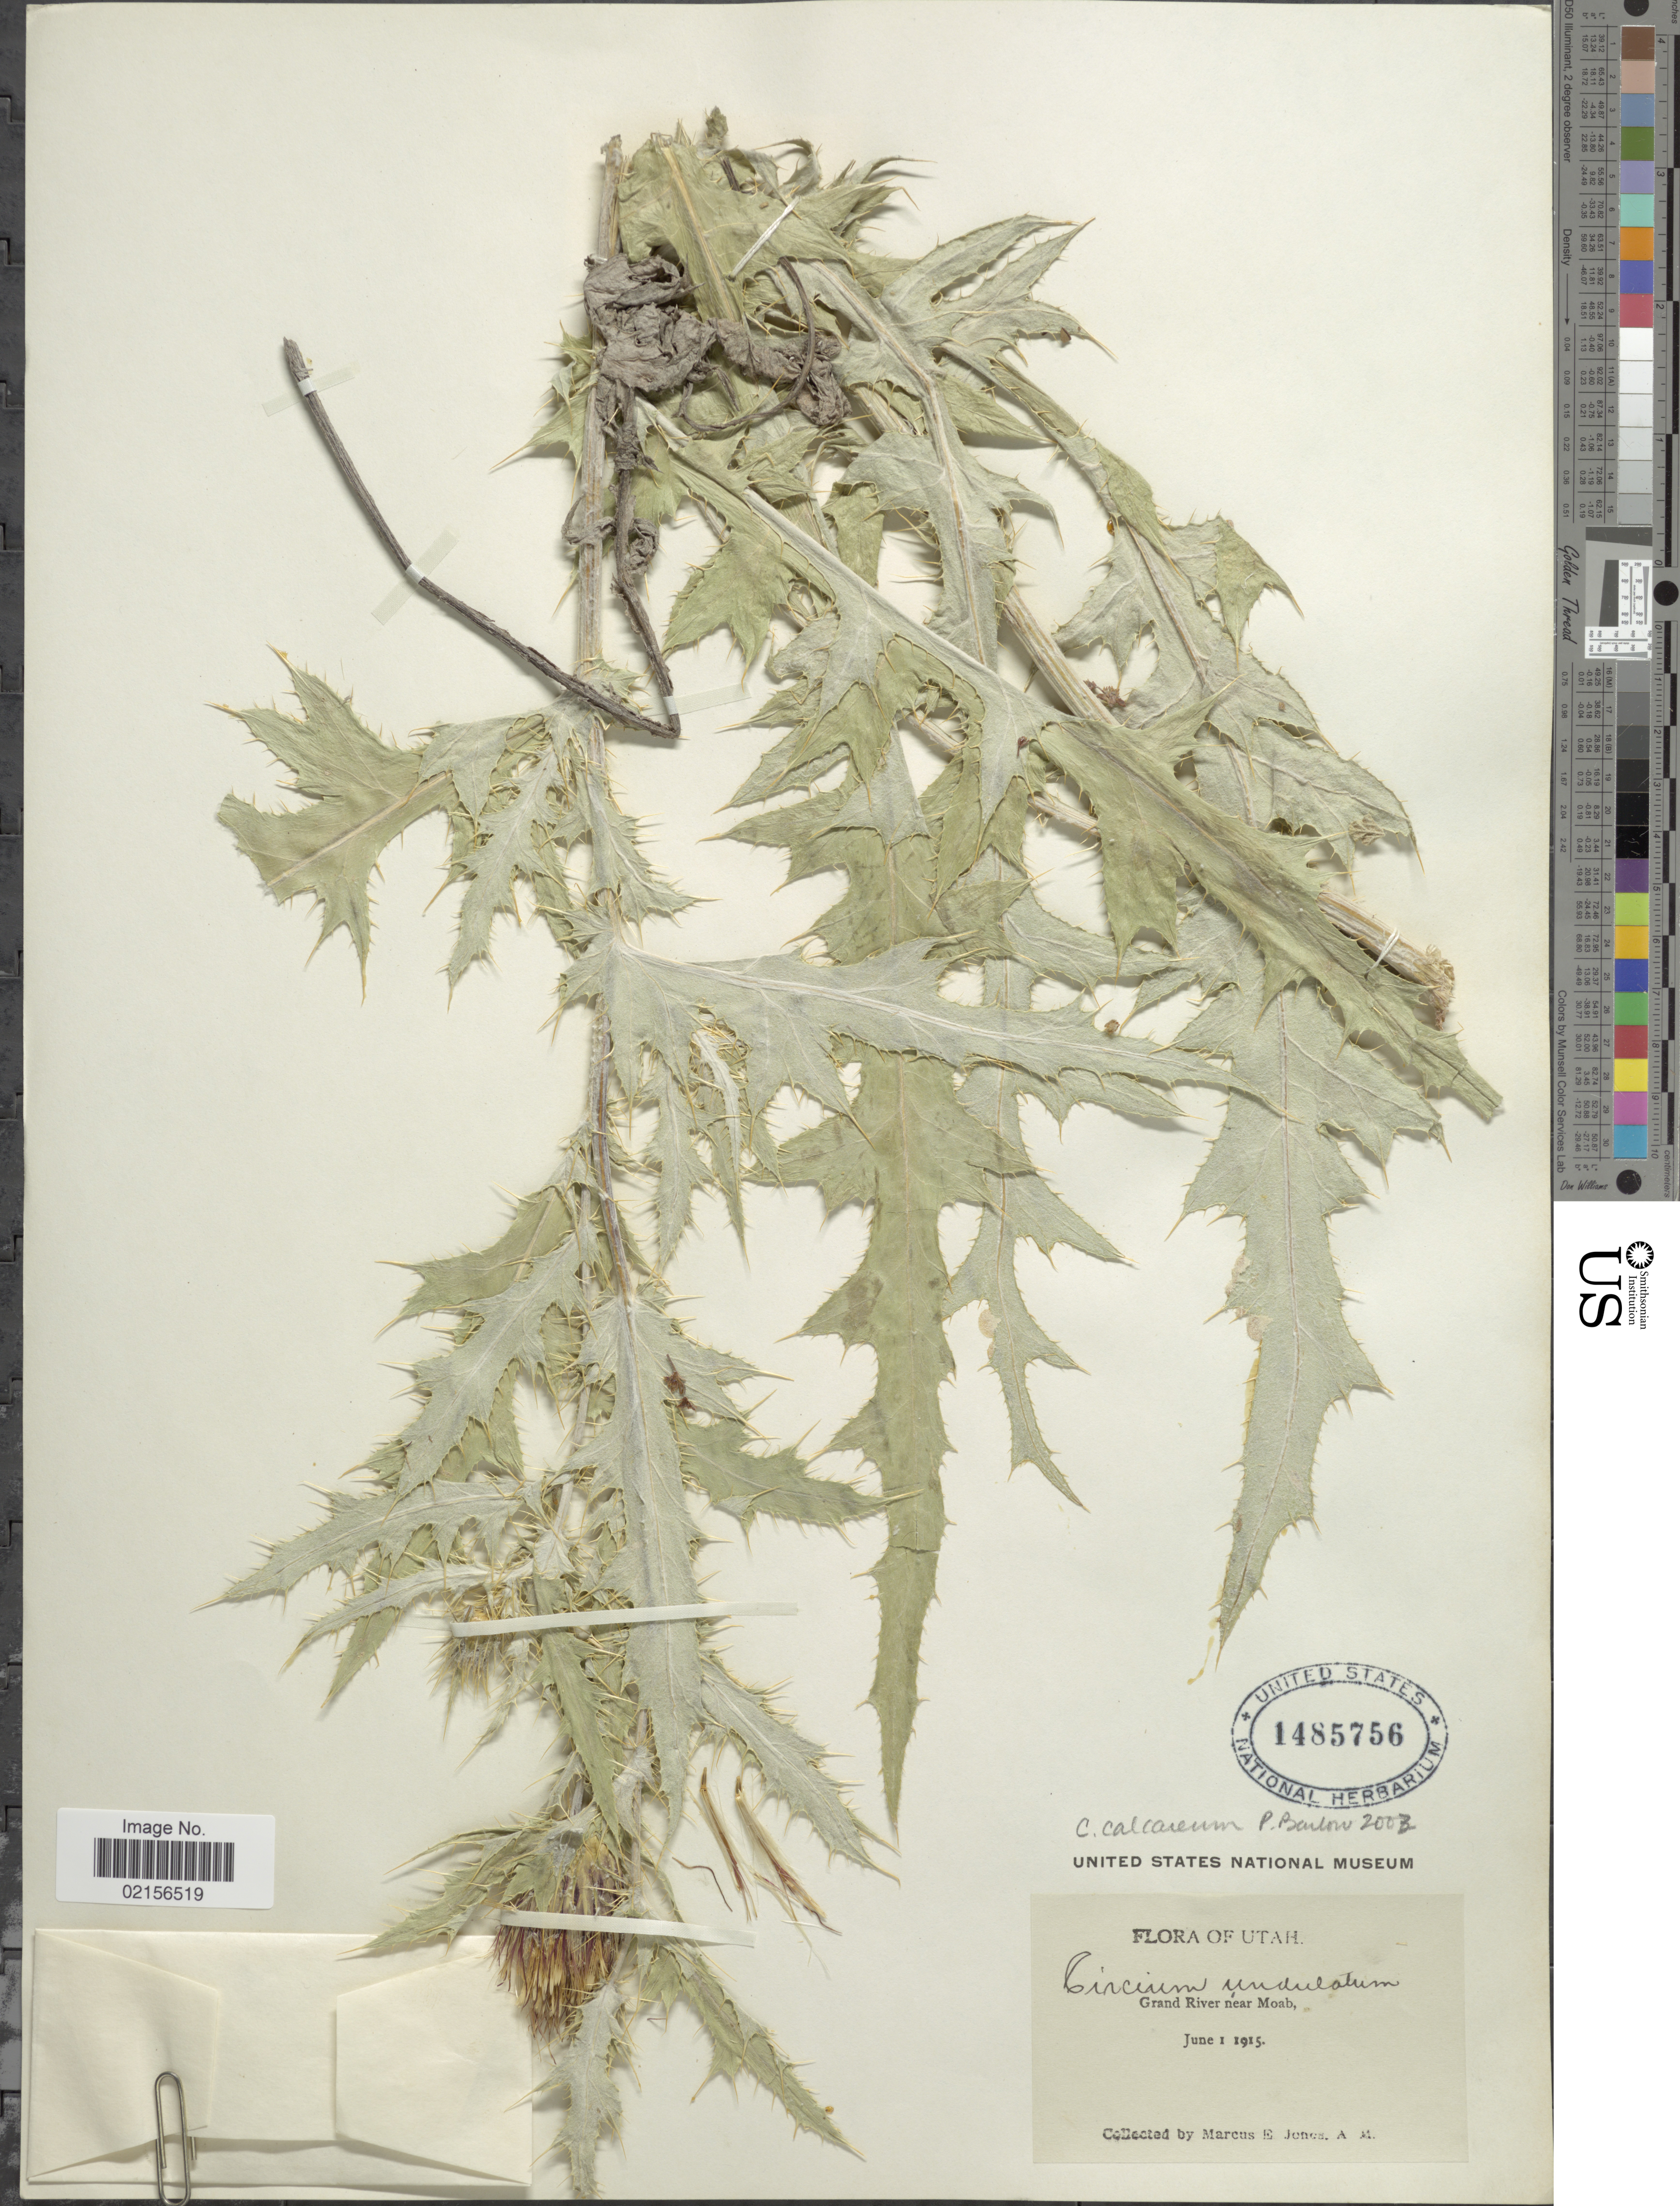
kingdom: Plantae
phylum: Tracheophyta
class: Magnoliopsida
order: Asterales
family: Asteraceae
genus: Cirsium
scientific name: Cirsium calcareum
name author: (M.E. Jones) Wooton & Standl.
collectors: M. E. Jones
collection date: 1915-06-01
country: United States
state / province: Utah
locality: Grand River near Moab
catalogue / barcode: US 1485756